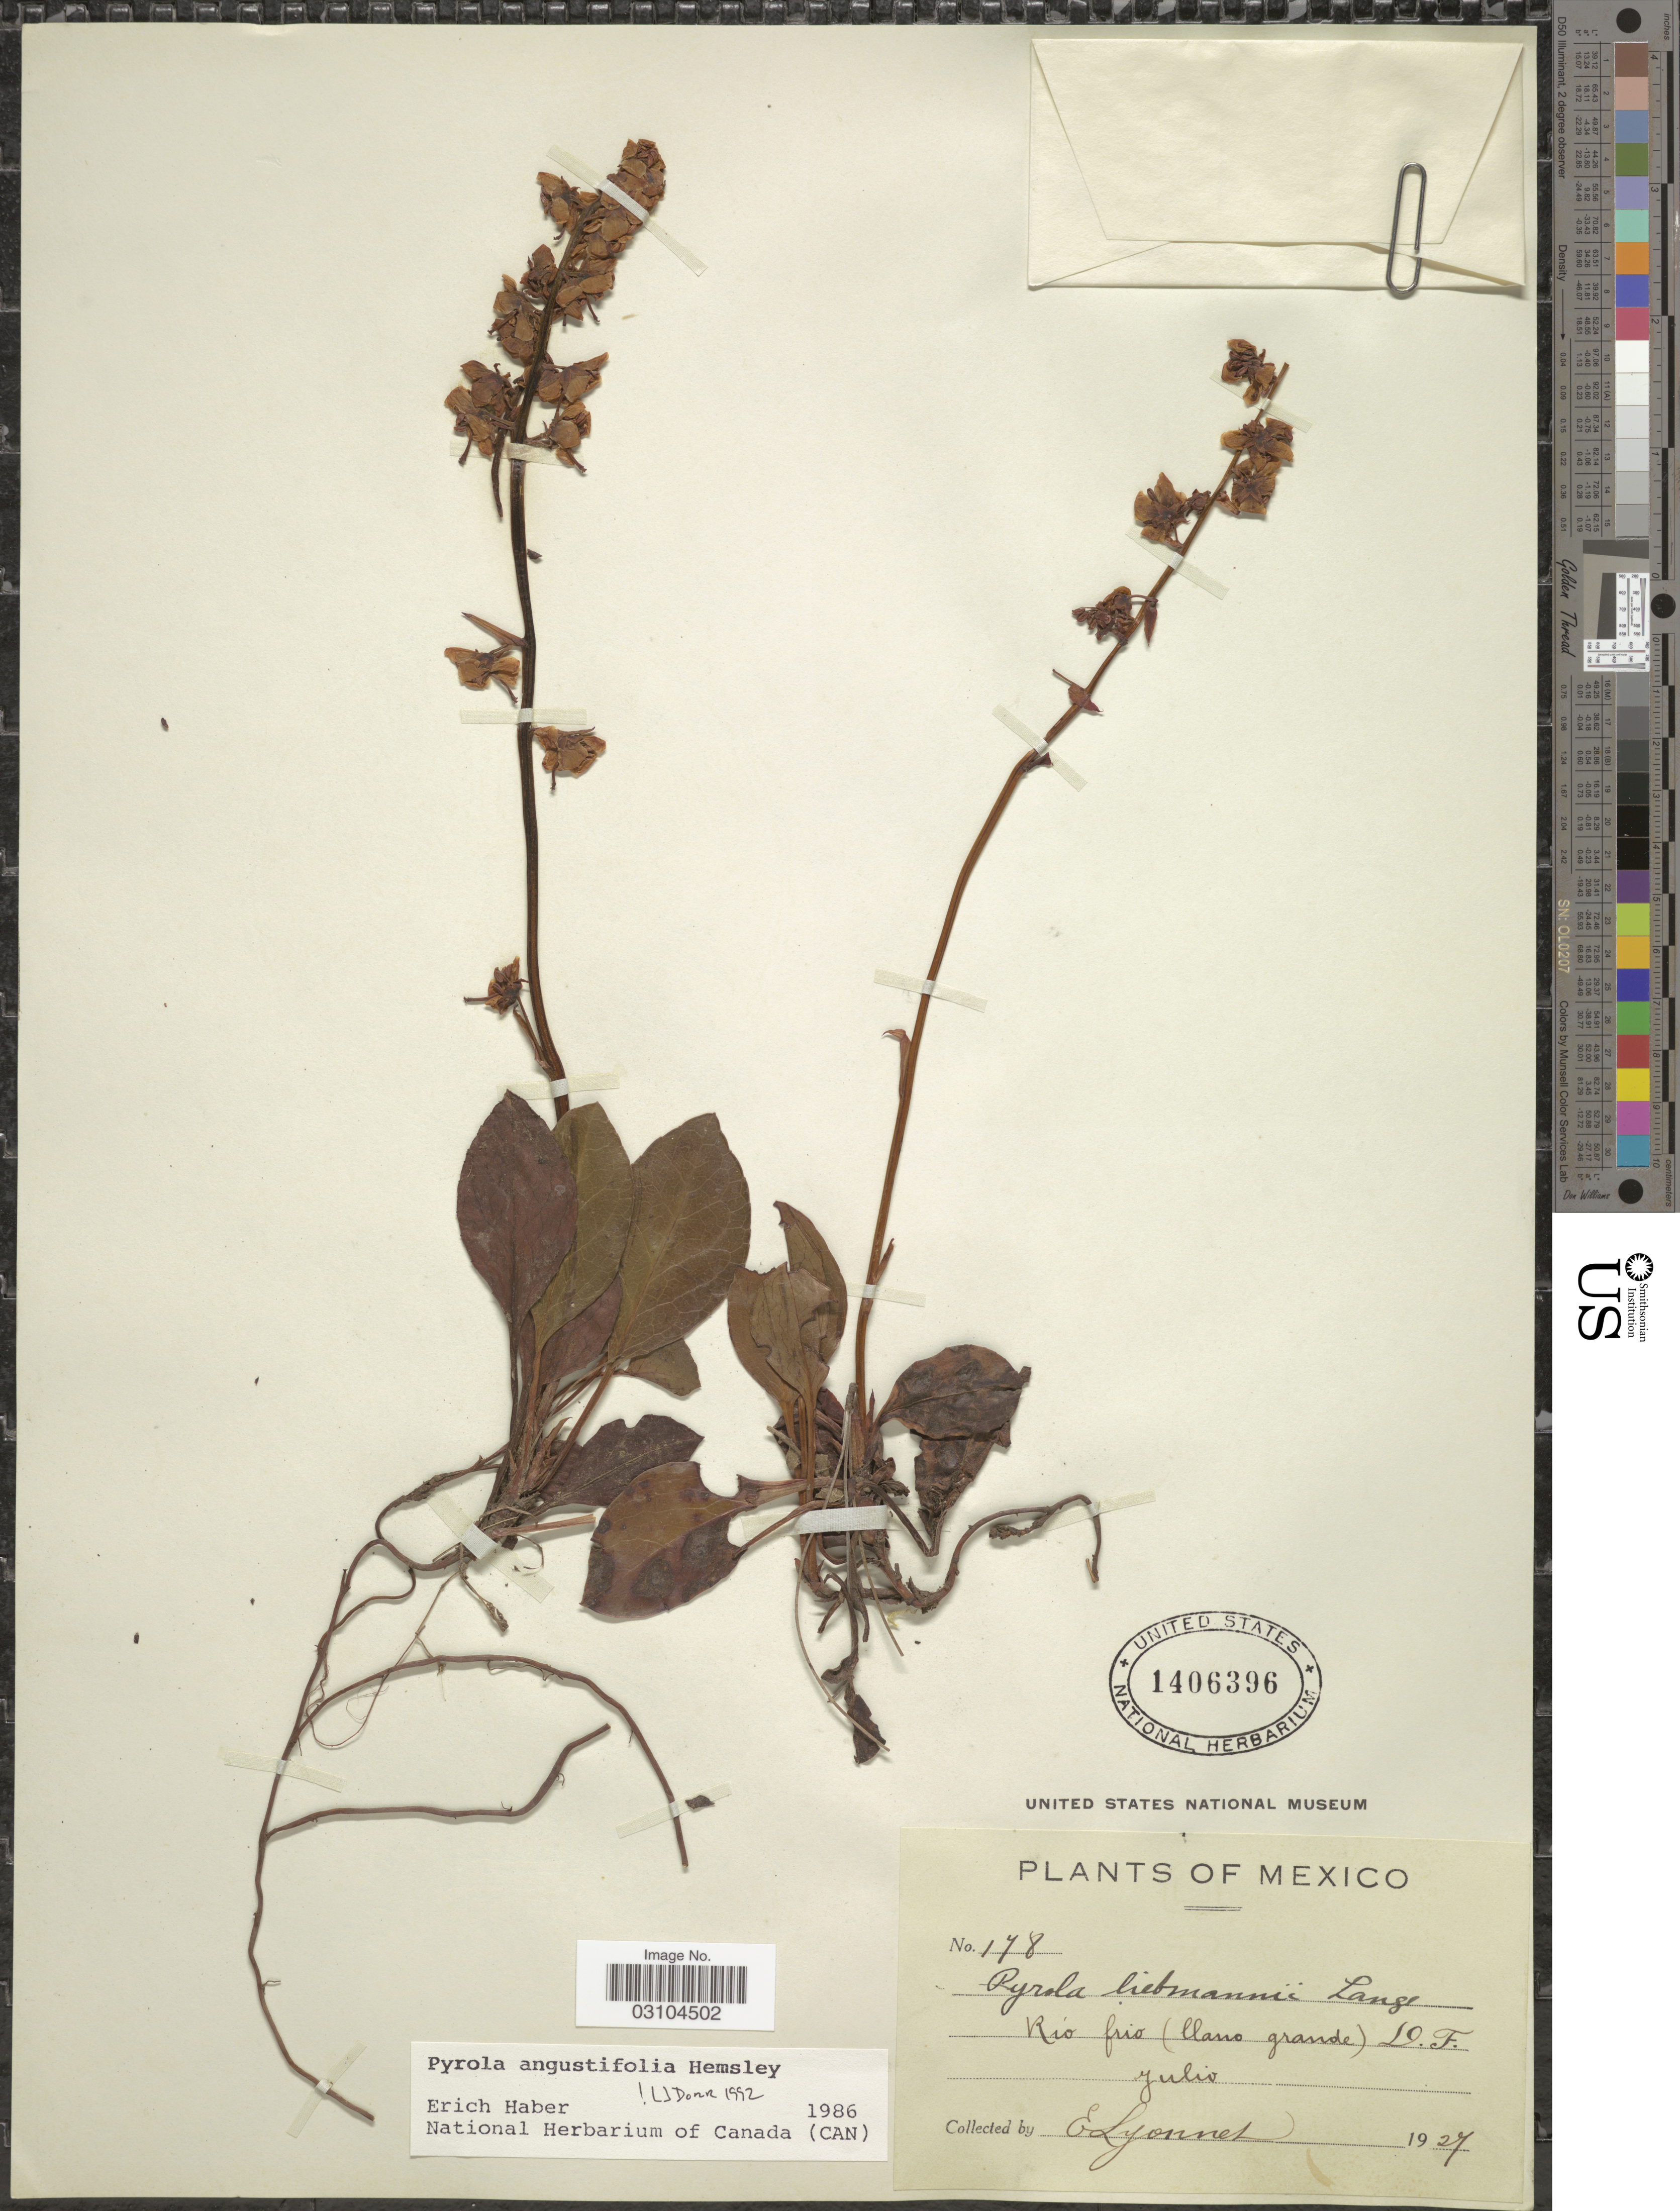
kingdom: Plantae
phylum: Tracheophyta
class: Magnoliopsida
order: Ericales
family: Ericaceae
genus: Pyrola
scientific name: Pyrola angustifolia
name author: (Alef.) Hemsl.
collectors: E. Lyonnet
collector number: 178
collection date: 1927-07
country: Mexico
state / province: Distrito Federal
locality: Río frio (llano grande) D. F.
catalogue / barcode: US 1406396